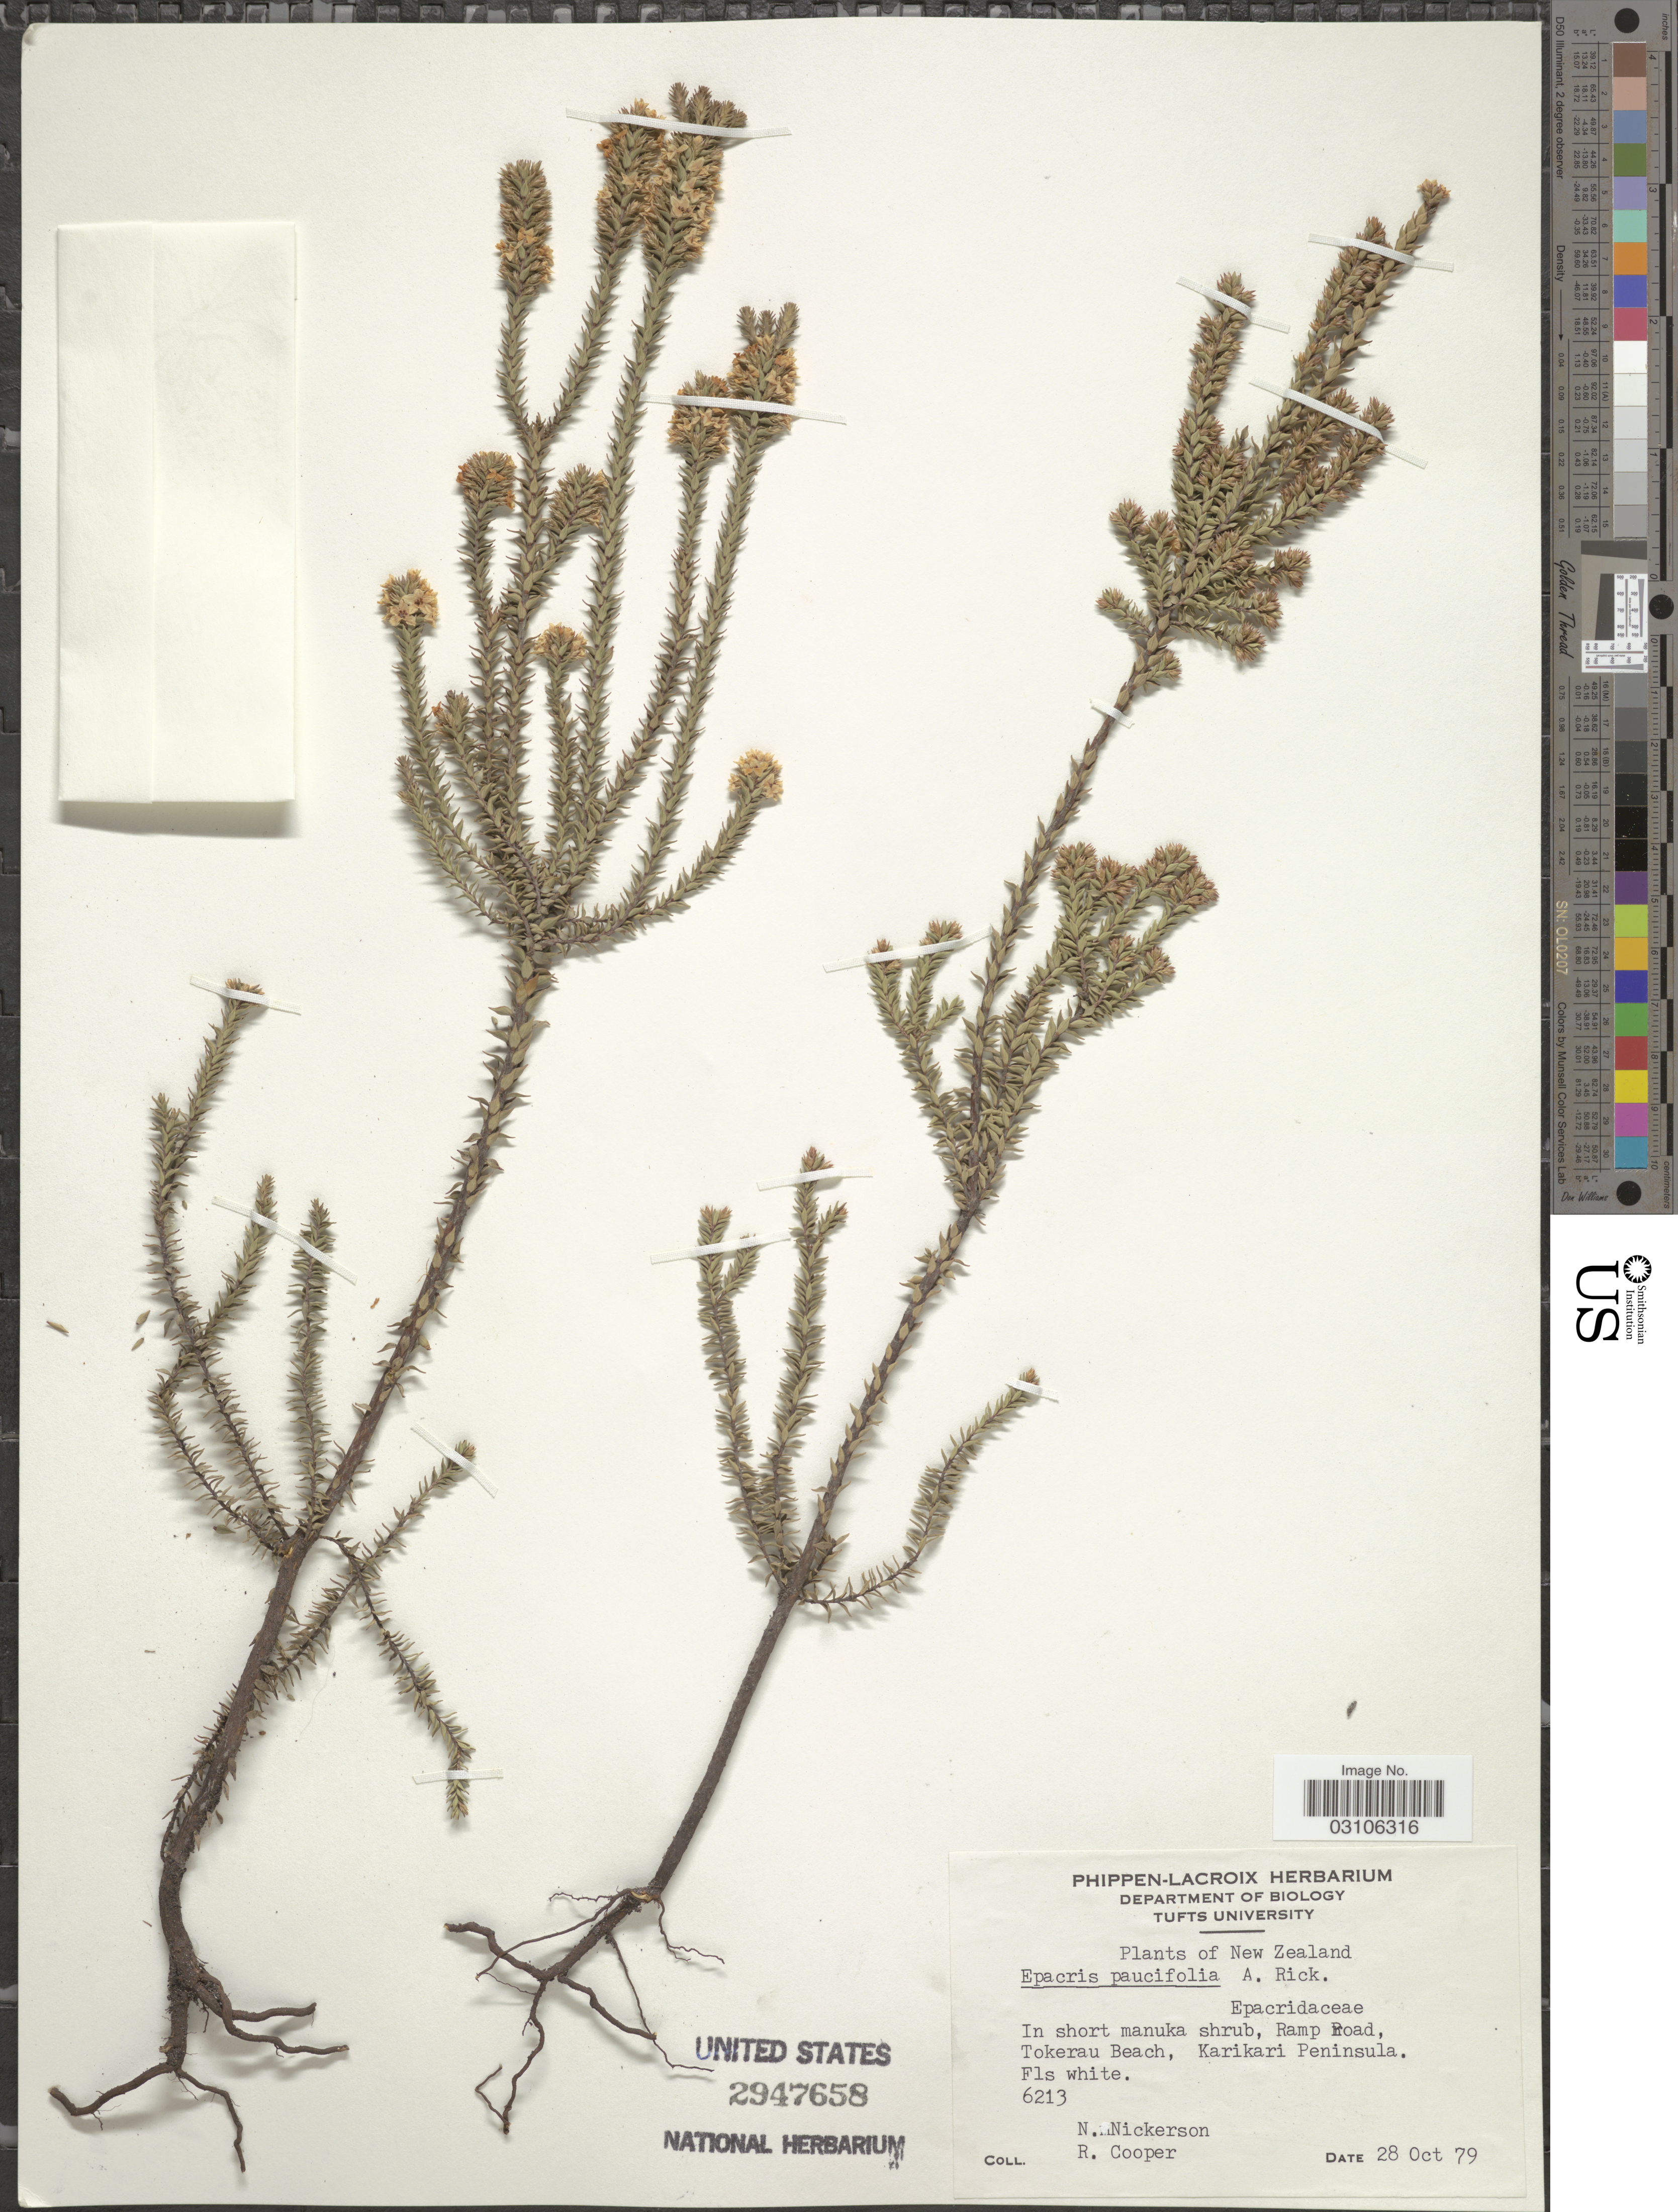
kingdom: Plantae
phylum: Tracheophyta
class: Magnoliopsida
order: Ericales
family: Ericaceae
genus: Epacris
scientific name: Epacris pauciflora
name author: A. Rich.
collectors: N. Nickerson & R. Cooper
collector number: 6213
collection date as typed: Transcribed d/m/y: 28/10/79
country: New Zealand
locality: In short manuka shrub, Ramp Road, Tokerau Beach, Karikari Peninsula.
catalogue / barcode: US 2947658